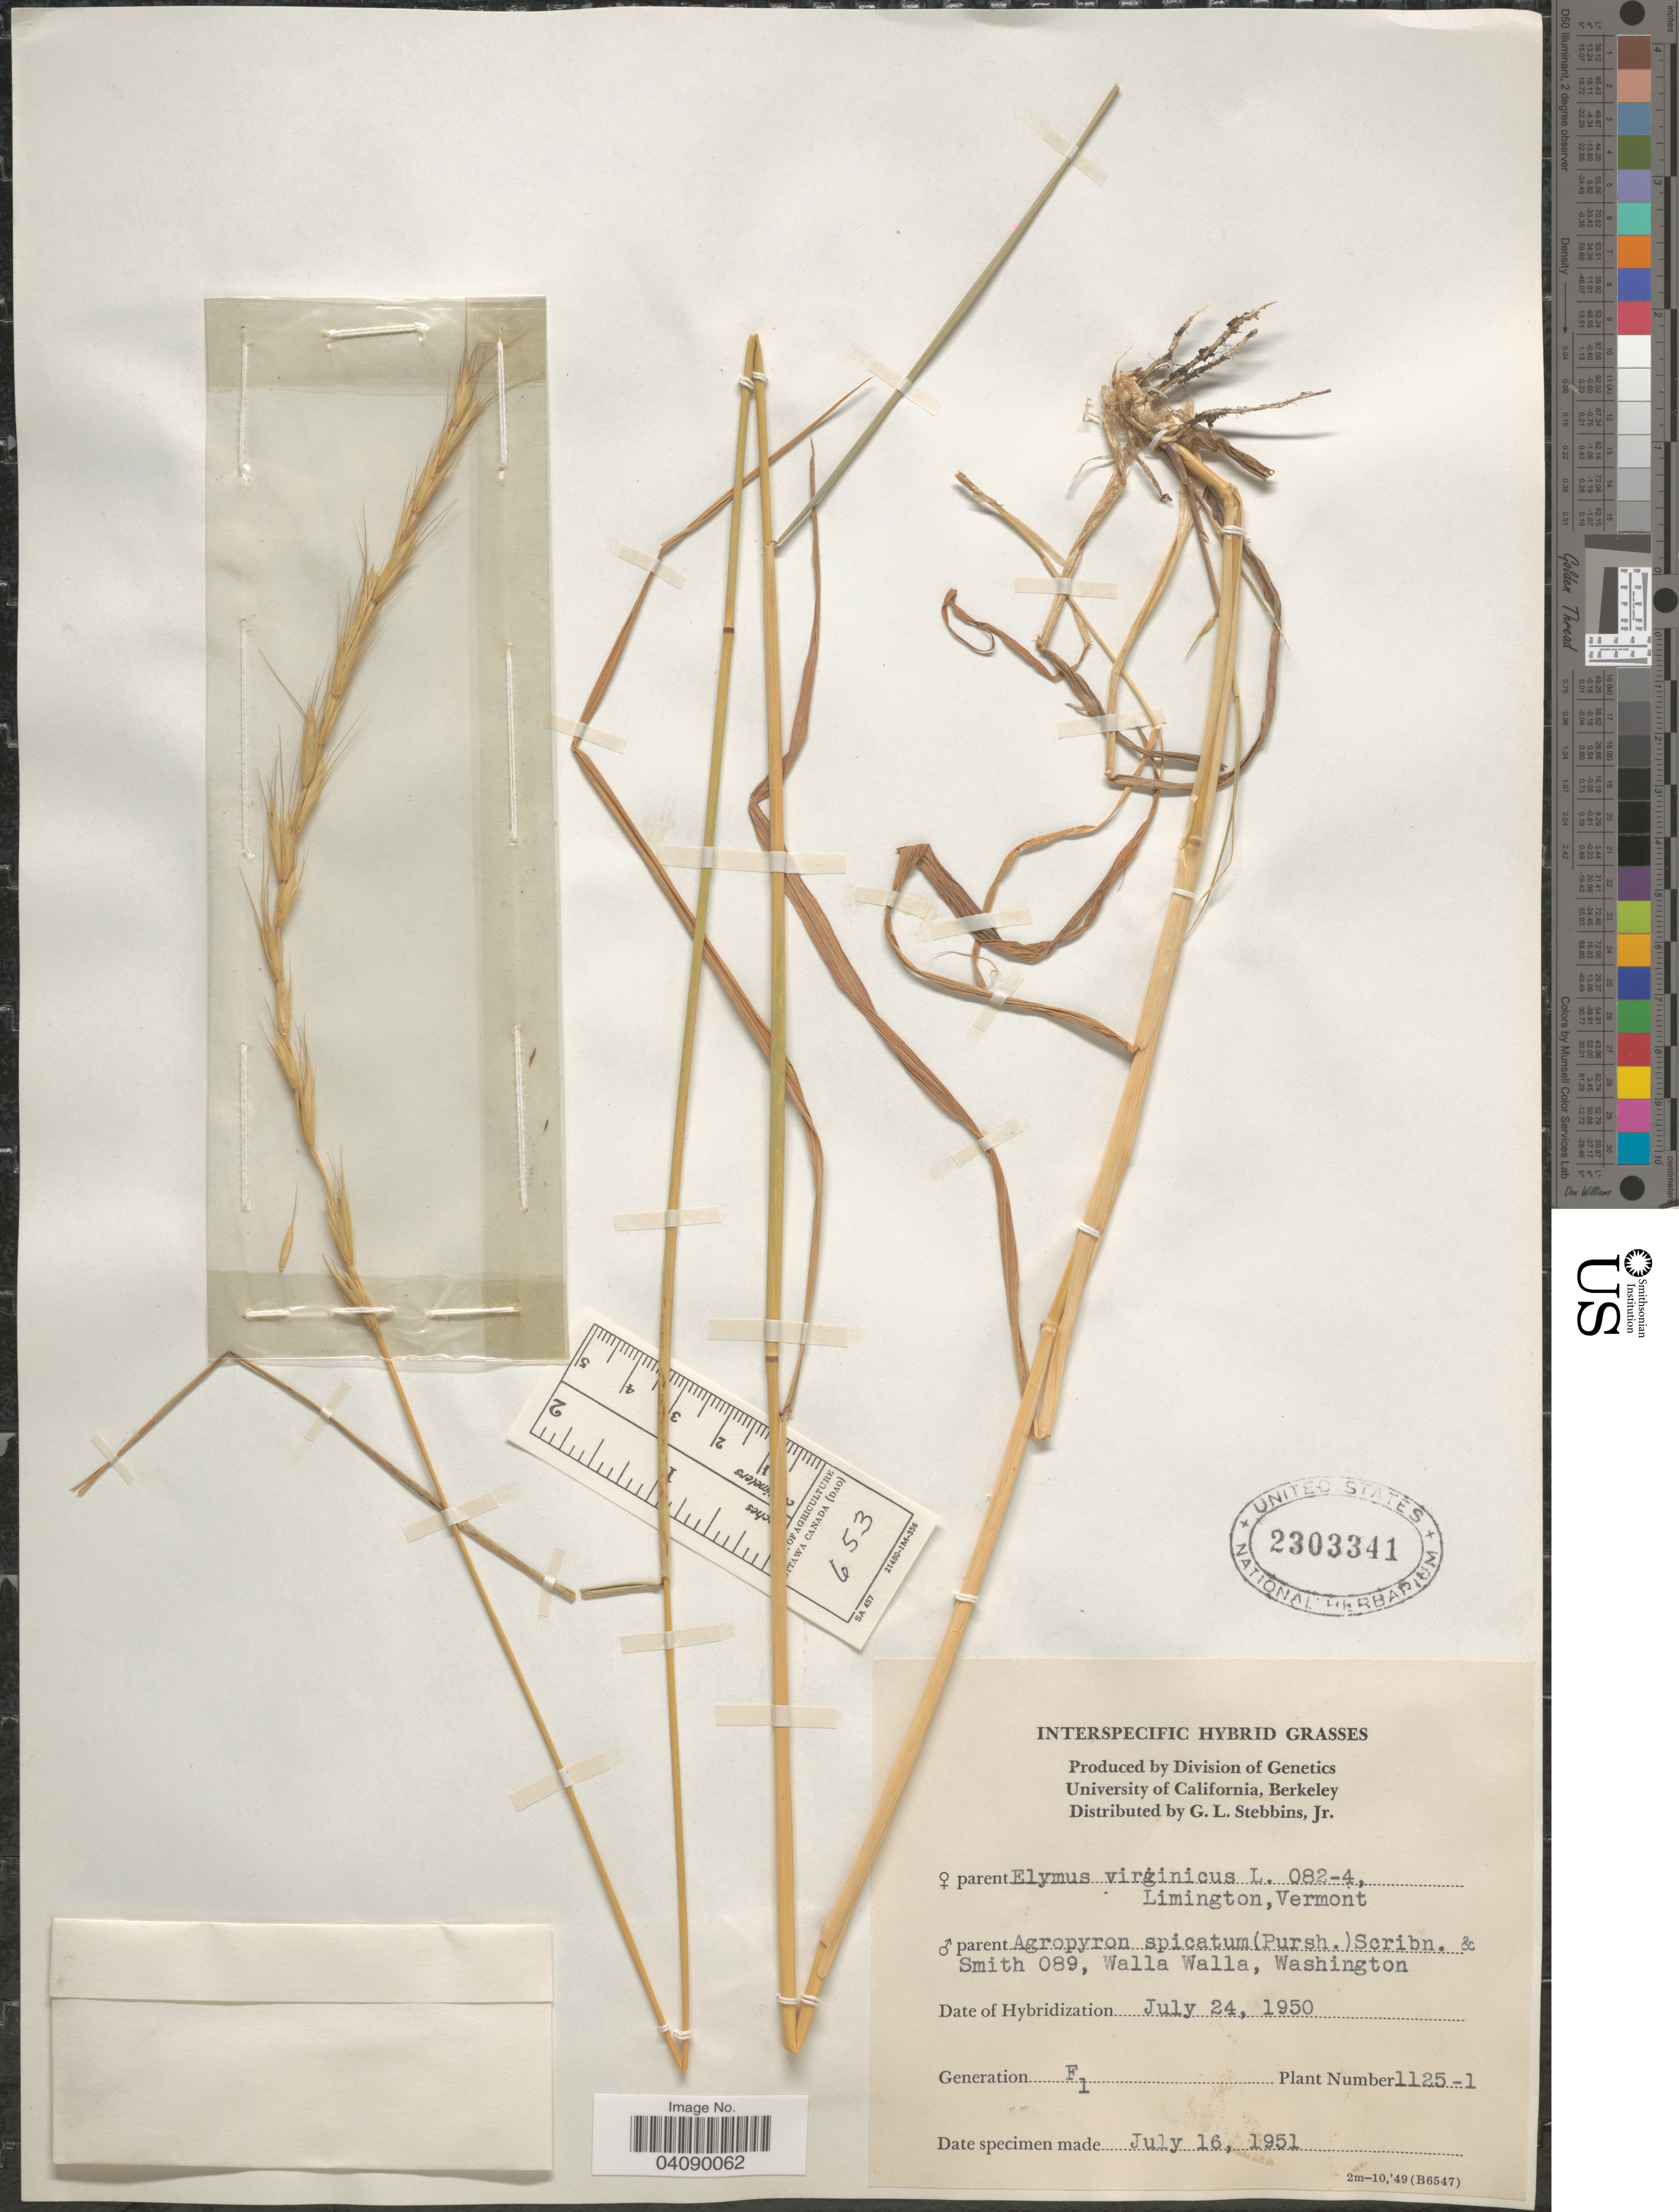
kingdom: Plantae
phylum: Tracheophyta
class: Liliopsida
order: Poales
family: Poaceae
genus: Agroelymus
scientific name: x Agroelymus sp.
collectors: G. L. Stebbins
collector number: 1125-1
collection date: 1951-07-16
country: United States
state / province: California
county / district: Alameda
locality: University of California, Berkeley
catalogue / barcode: US 2303341